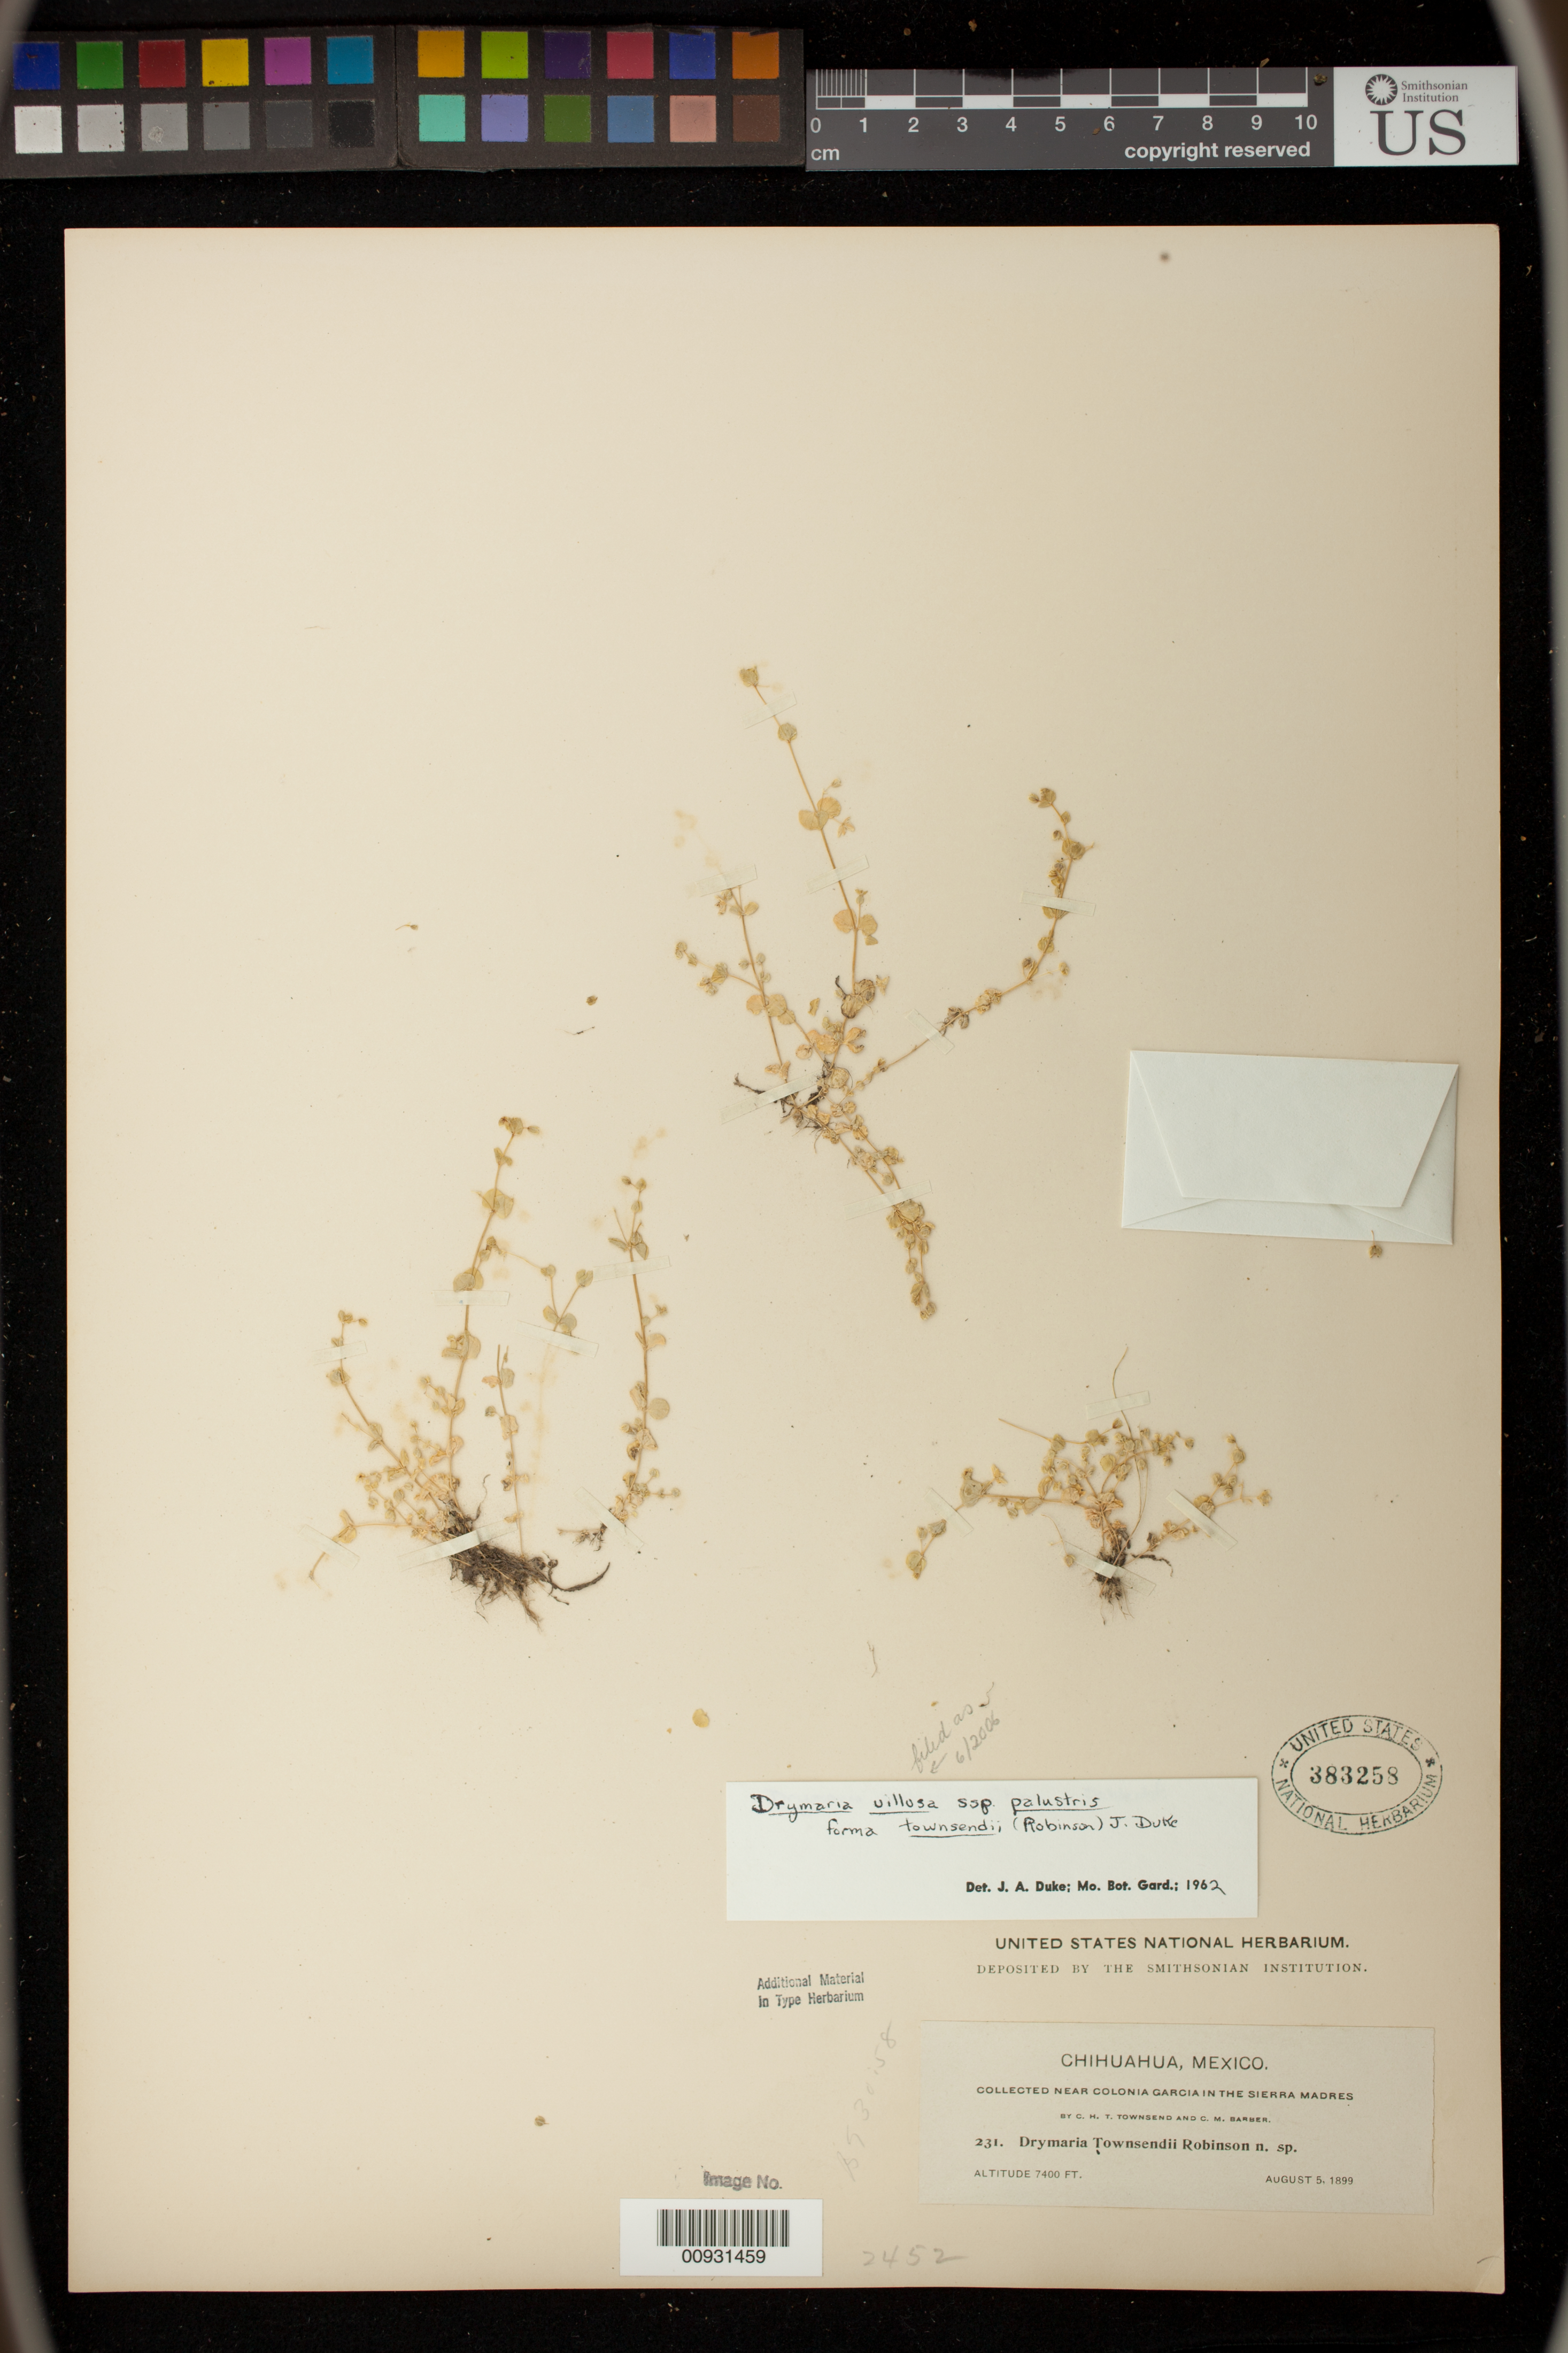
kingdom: Plantae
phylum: Tracheophyta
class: Magnoliopsida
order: Caryophyllales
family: Caryophyllaceae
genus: Drymaria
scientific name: Drymaria townsendii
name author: B.L. Rob.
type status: Isotype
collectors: C. H. T. Townsend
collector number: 231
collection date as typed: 05 Aug 1899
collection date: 1899-08-05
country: Mexico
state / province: Chihuahua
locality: Sierra Madre, near Colonía Garcia.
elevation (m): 2256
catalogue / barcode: US 383258